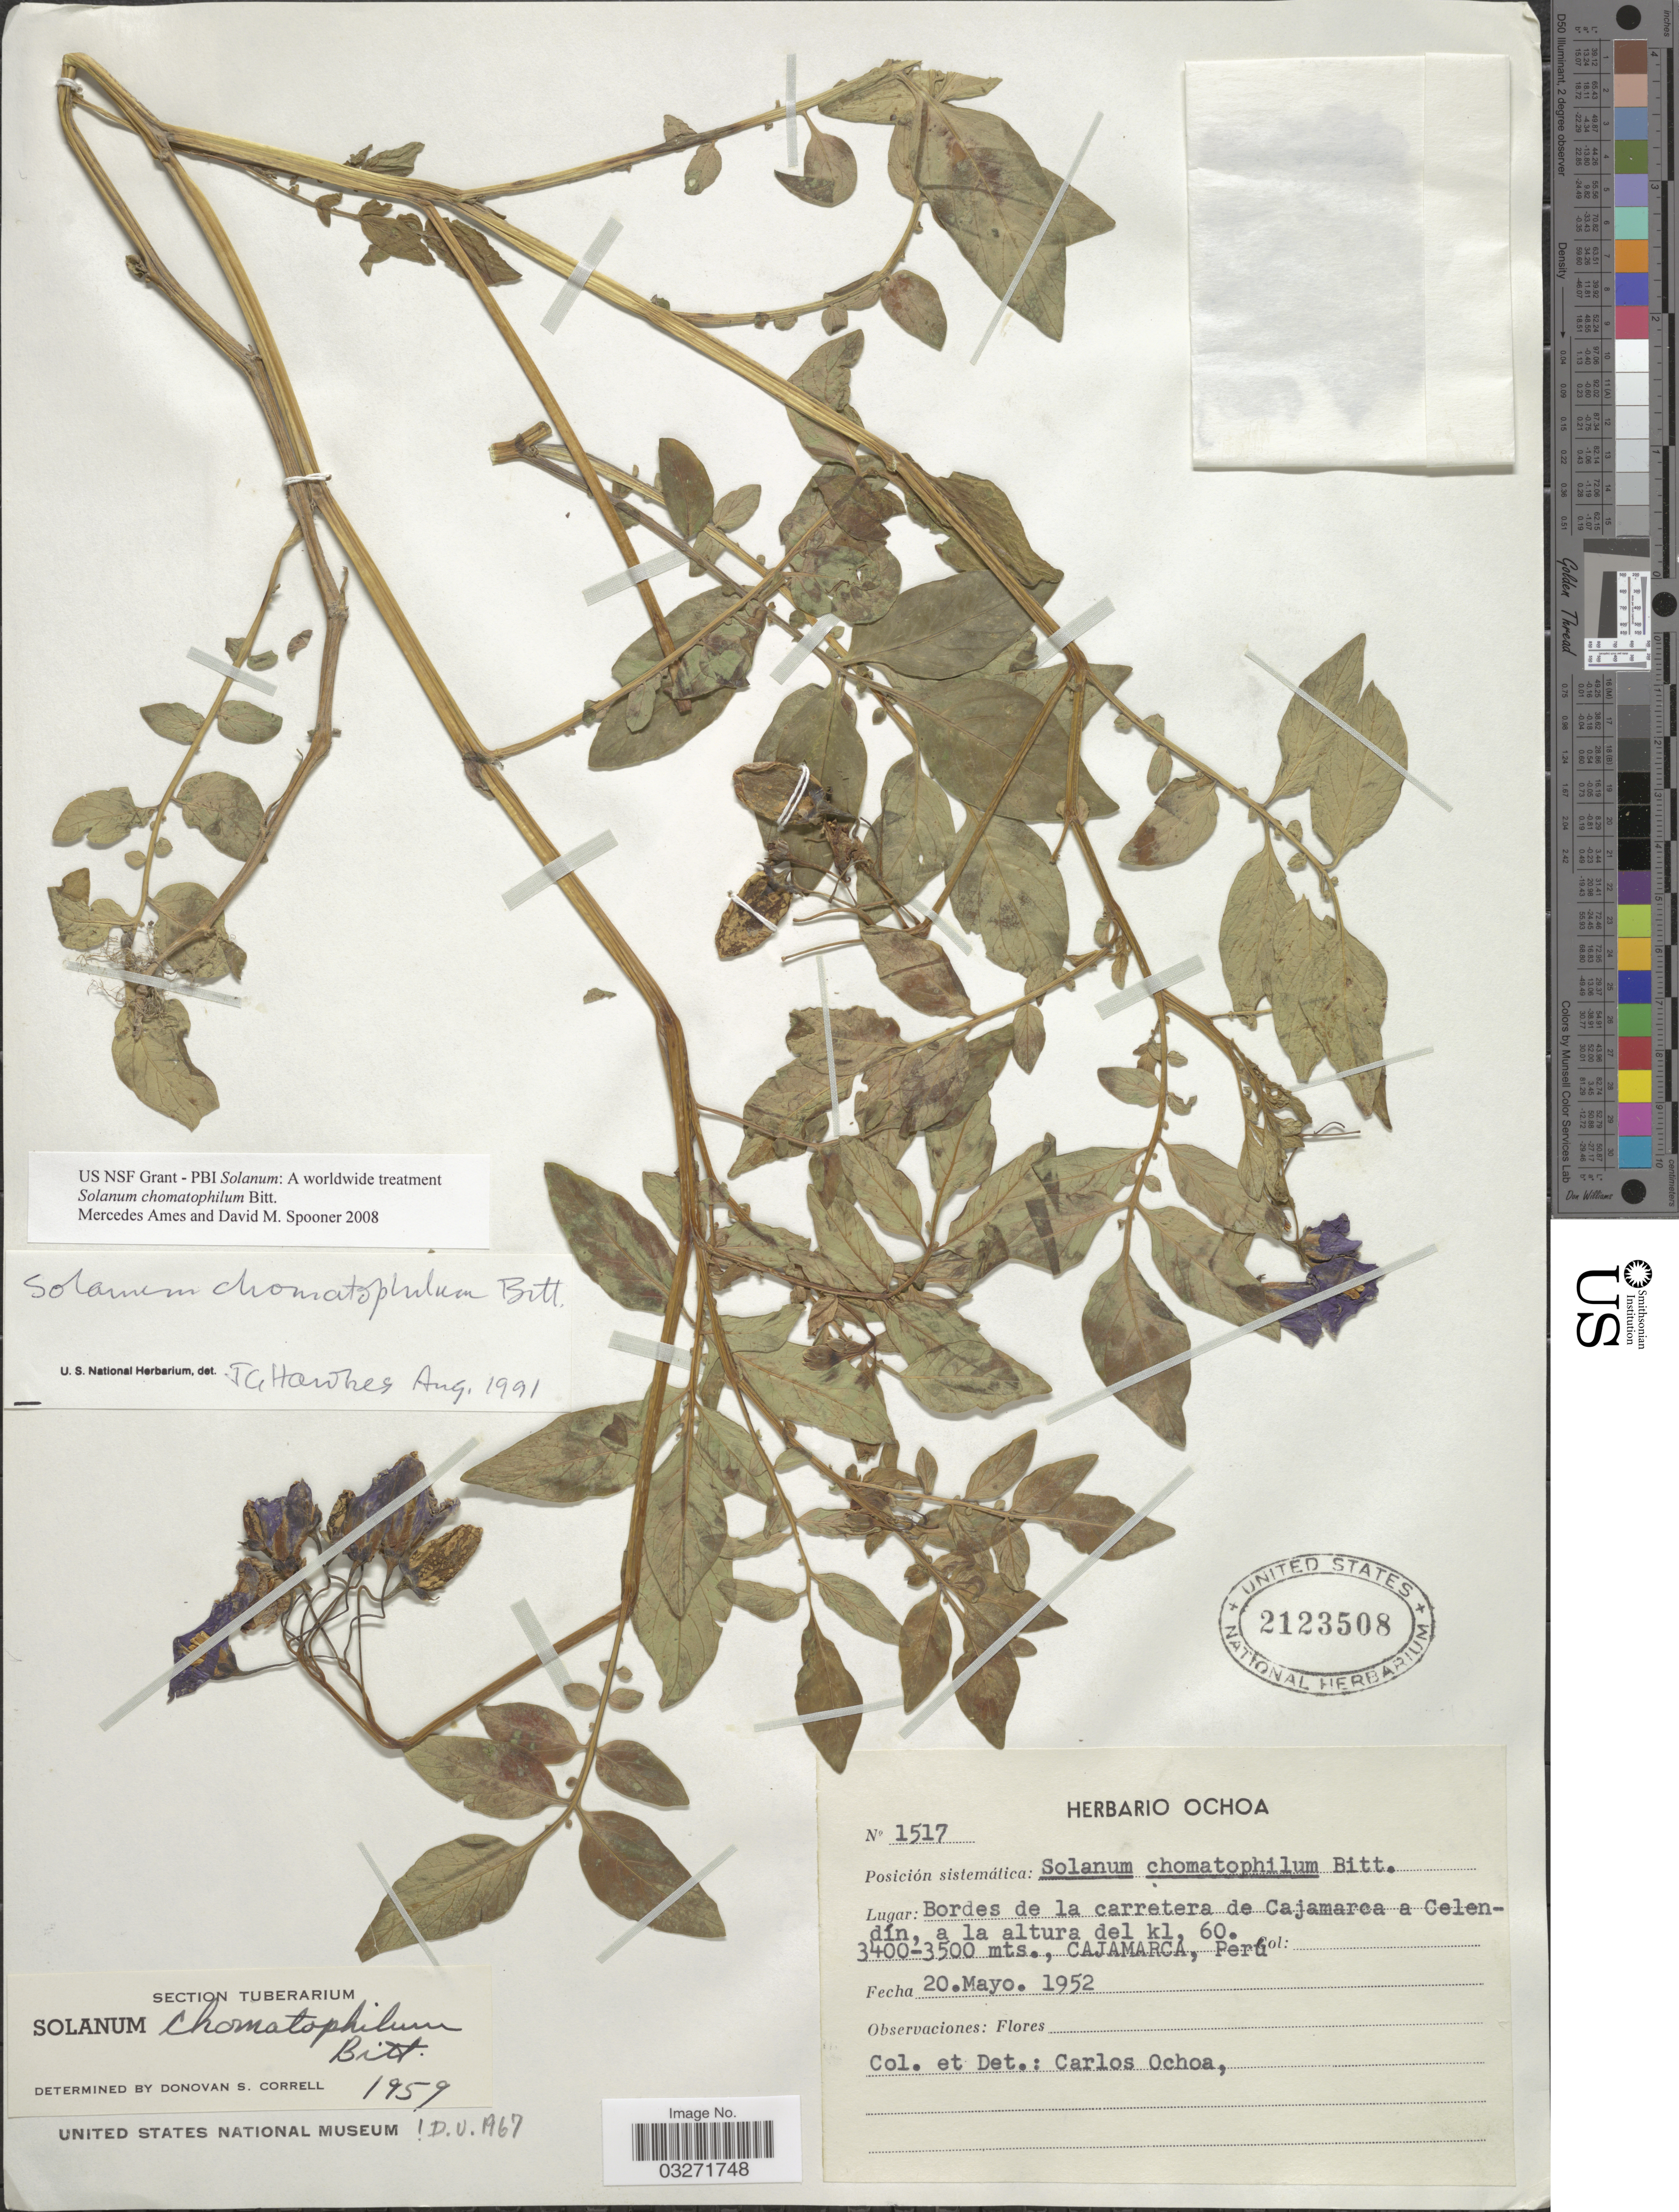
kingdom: Plantae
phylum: Tracheophyta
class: Magnoliopsida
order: Solanales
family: Solanaceae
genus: Solanum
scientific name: Solanum chomatophilum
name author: Bitter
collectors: C. Ochoa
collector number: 1517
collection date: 1952-05-20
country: Peru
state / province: Cajamarca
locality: Bordes de la carretera de Cajamarca a Celendín, a la altura del kl. 60.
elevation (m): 3400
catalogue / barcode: US 2123508